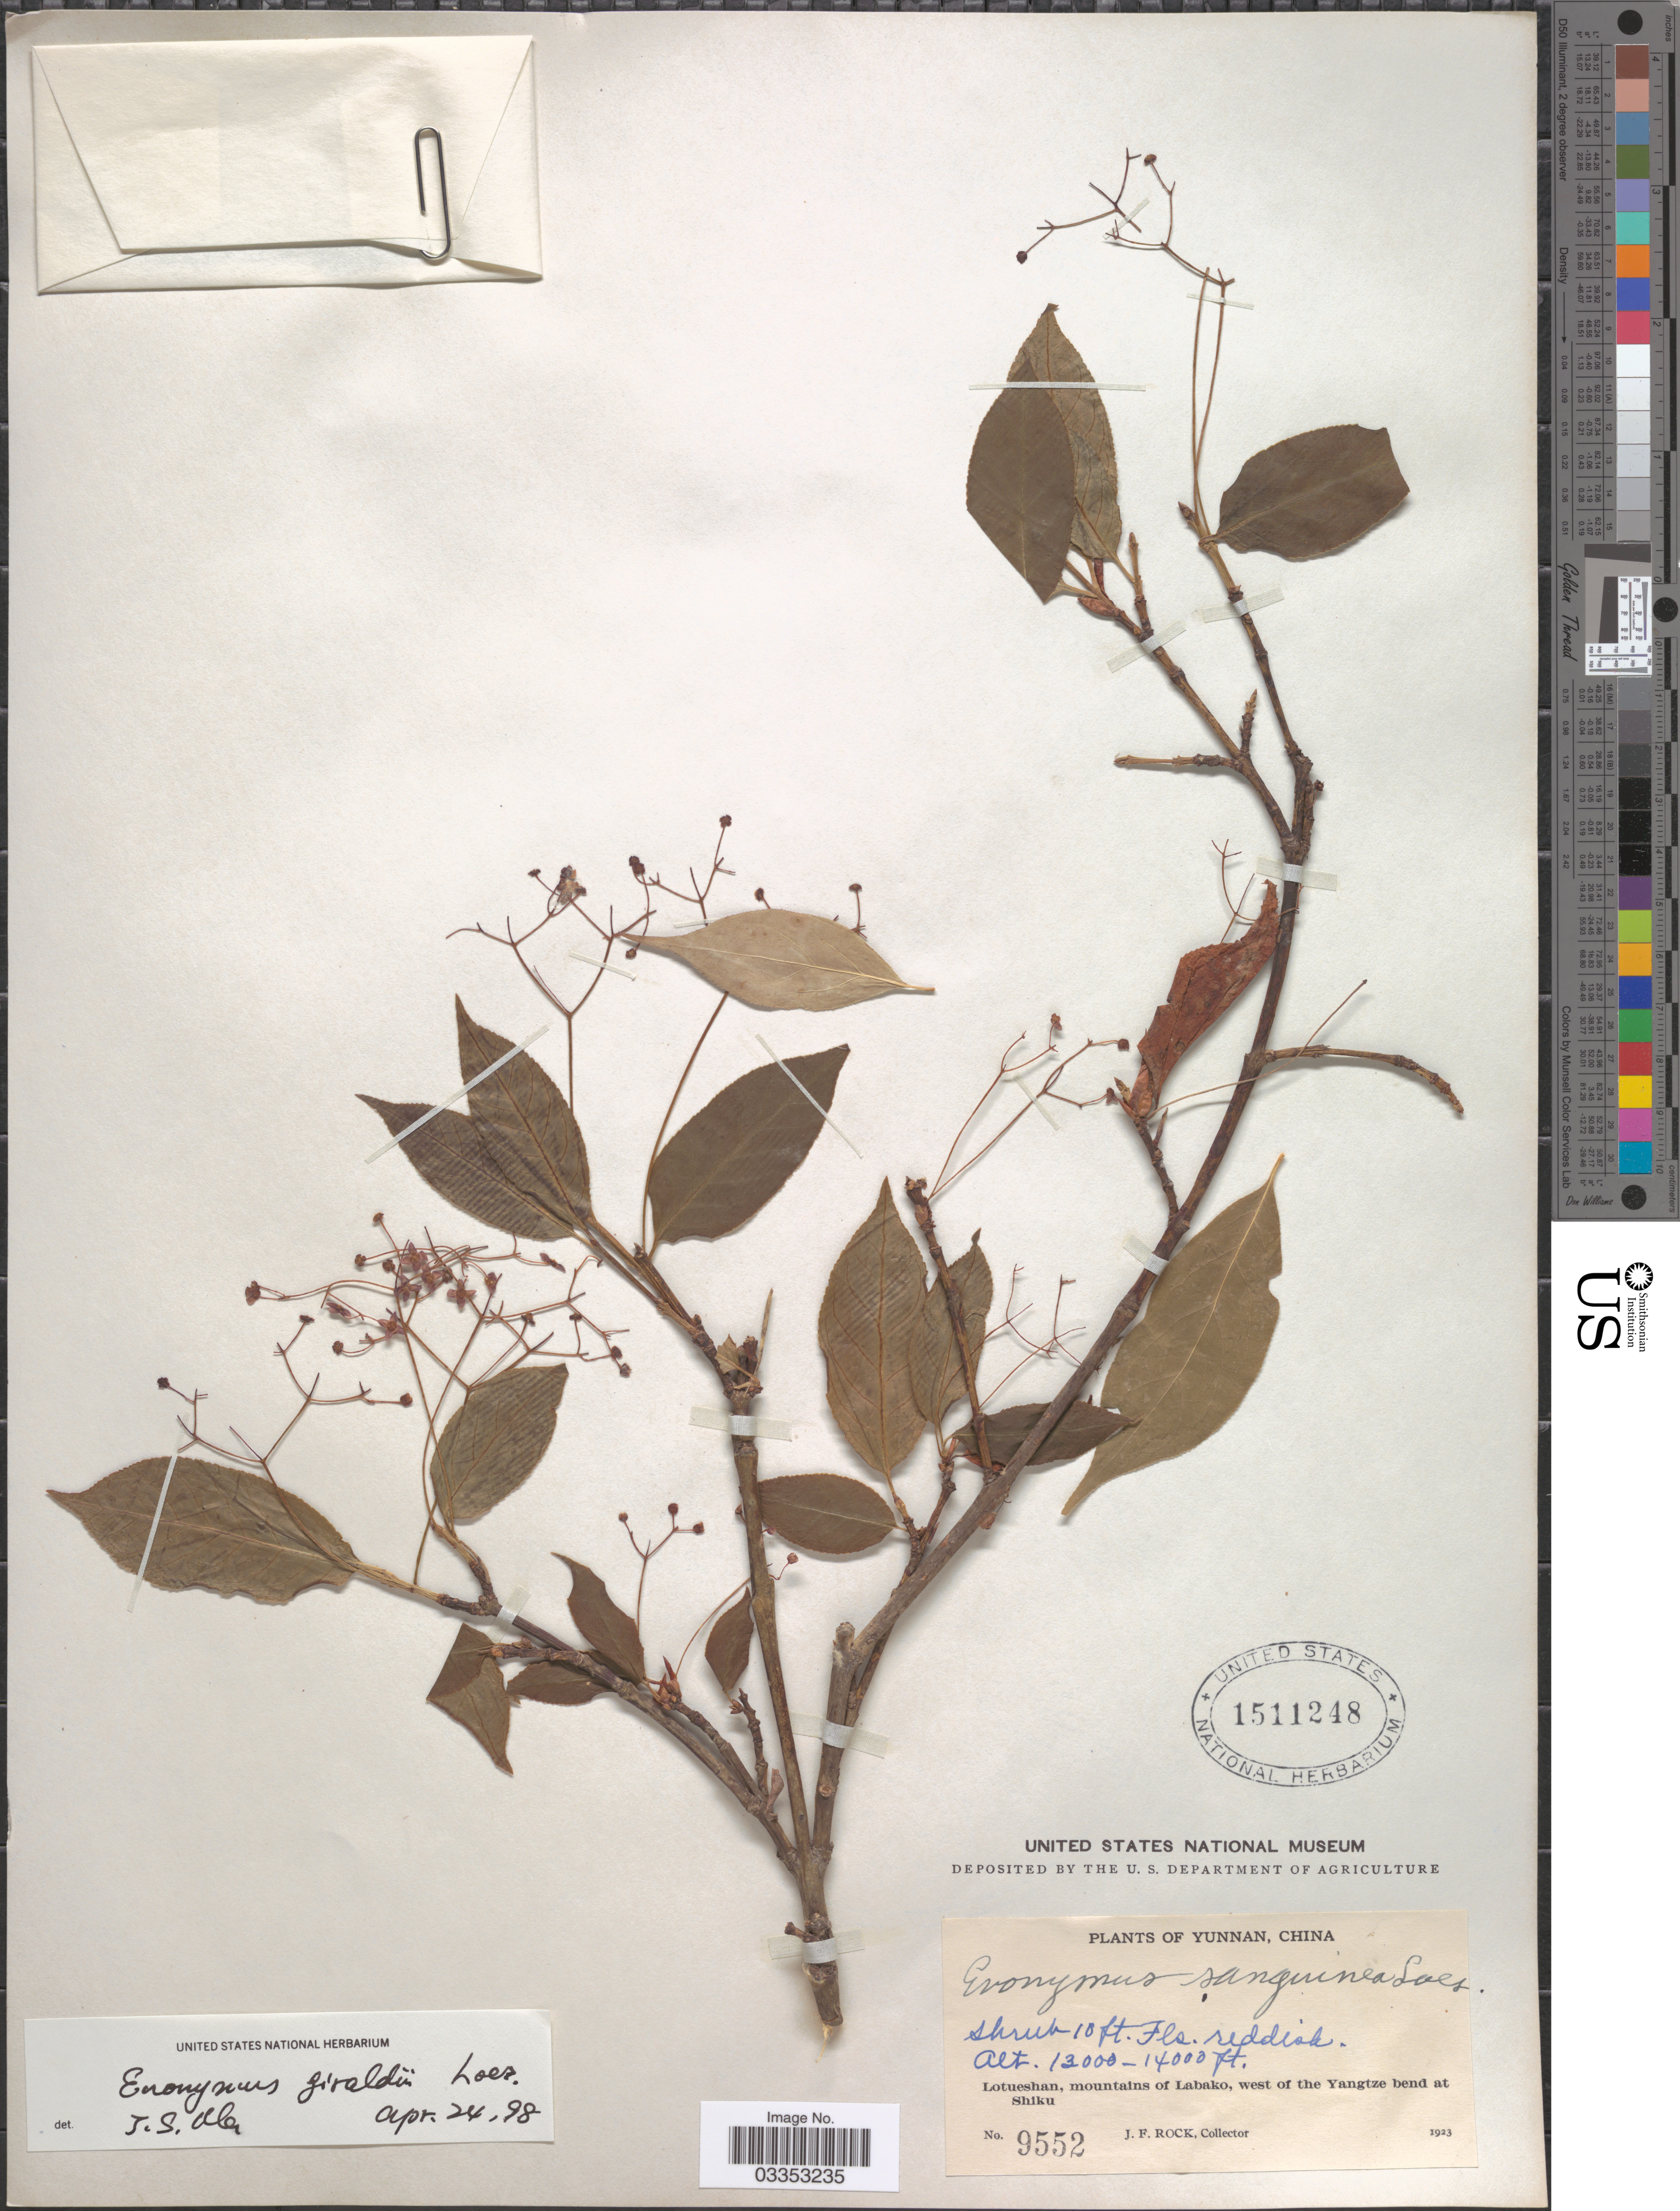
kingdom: Plantae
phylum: Tracheophyta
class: Magnoliopsida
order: Celastrales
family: Celastraceae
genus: Euonymus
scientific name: Euonymus giraldii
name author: Loes. ex Diels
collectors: J. Rock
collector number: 9552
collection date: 1923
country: China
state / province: Yunnan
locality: Lotueshan, mountains of Labako, west of the Yangtze bend at Shiku.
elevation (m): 3962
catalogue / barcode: US 1511248